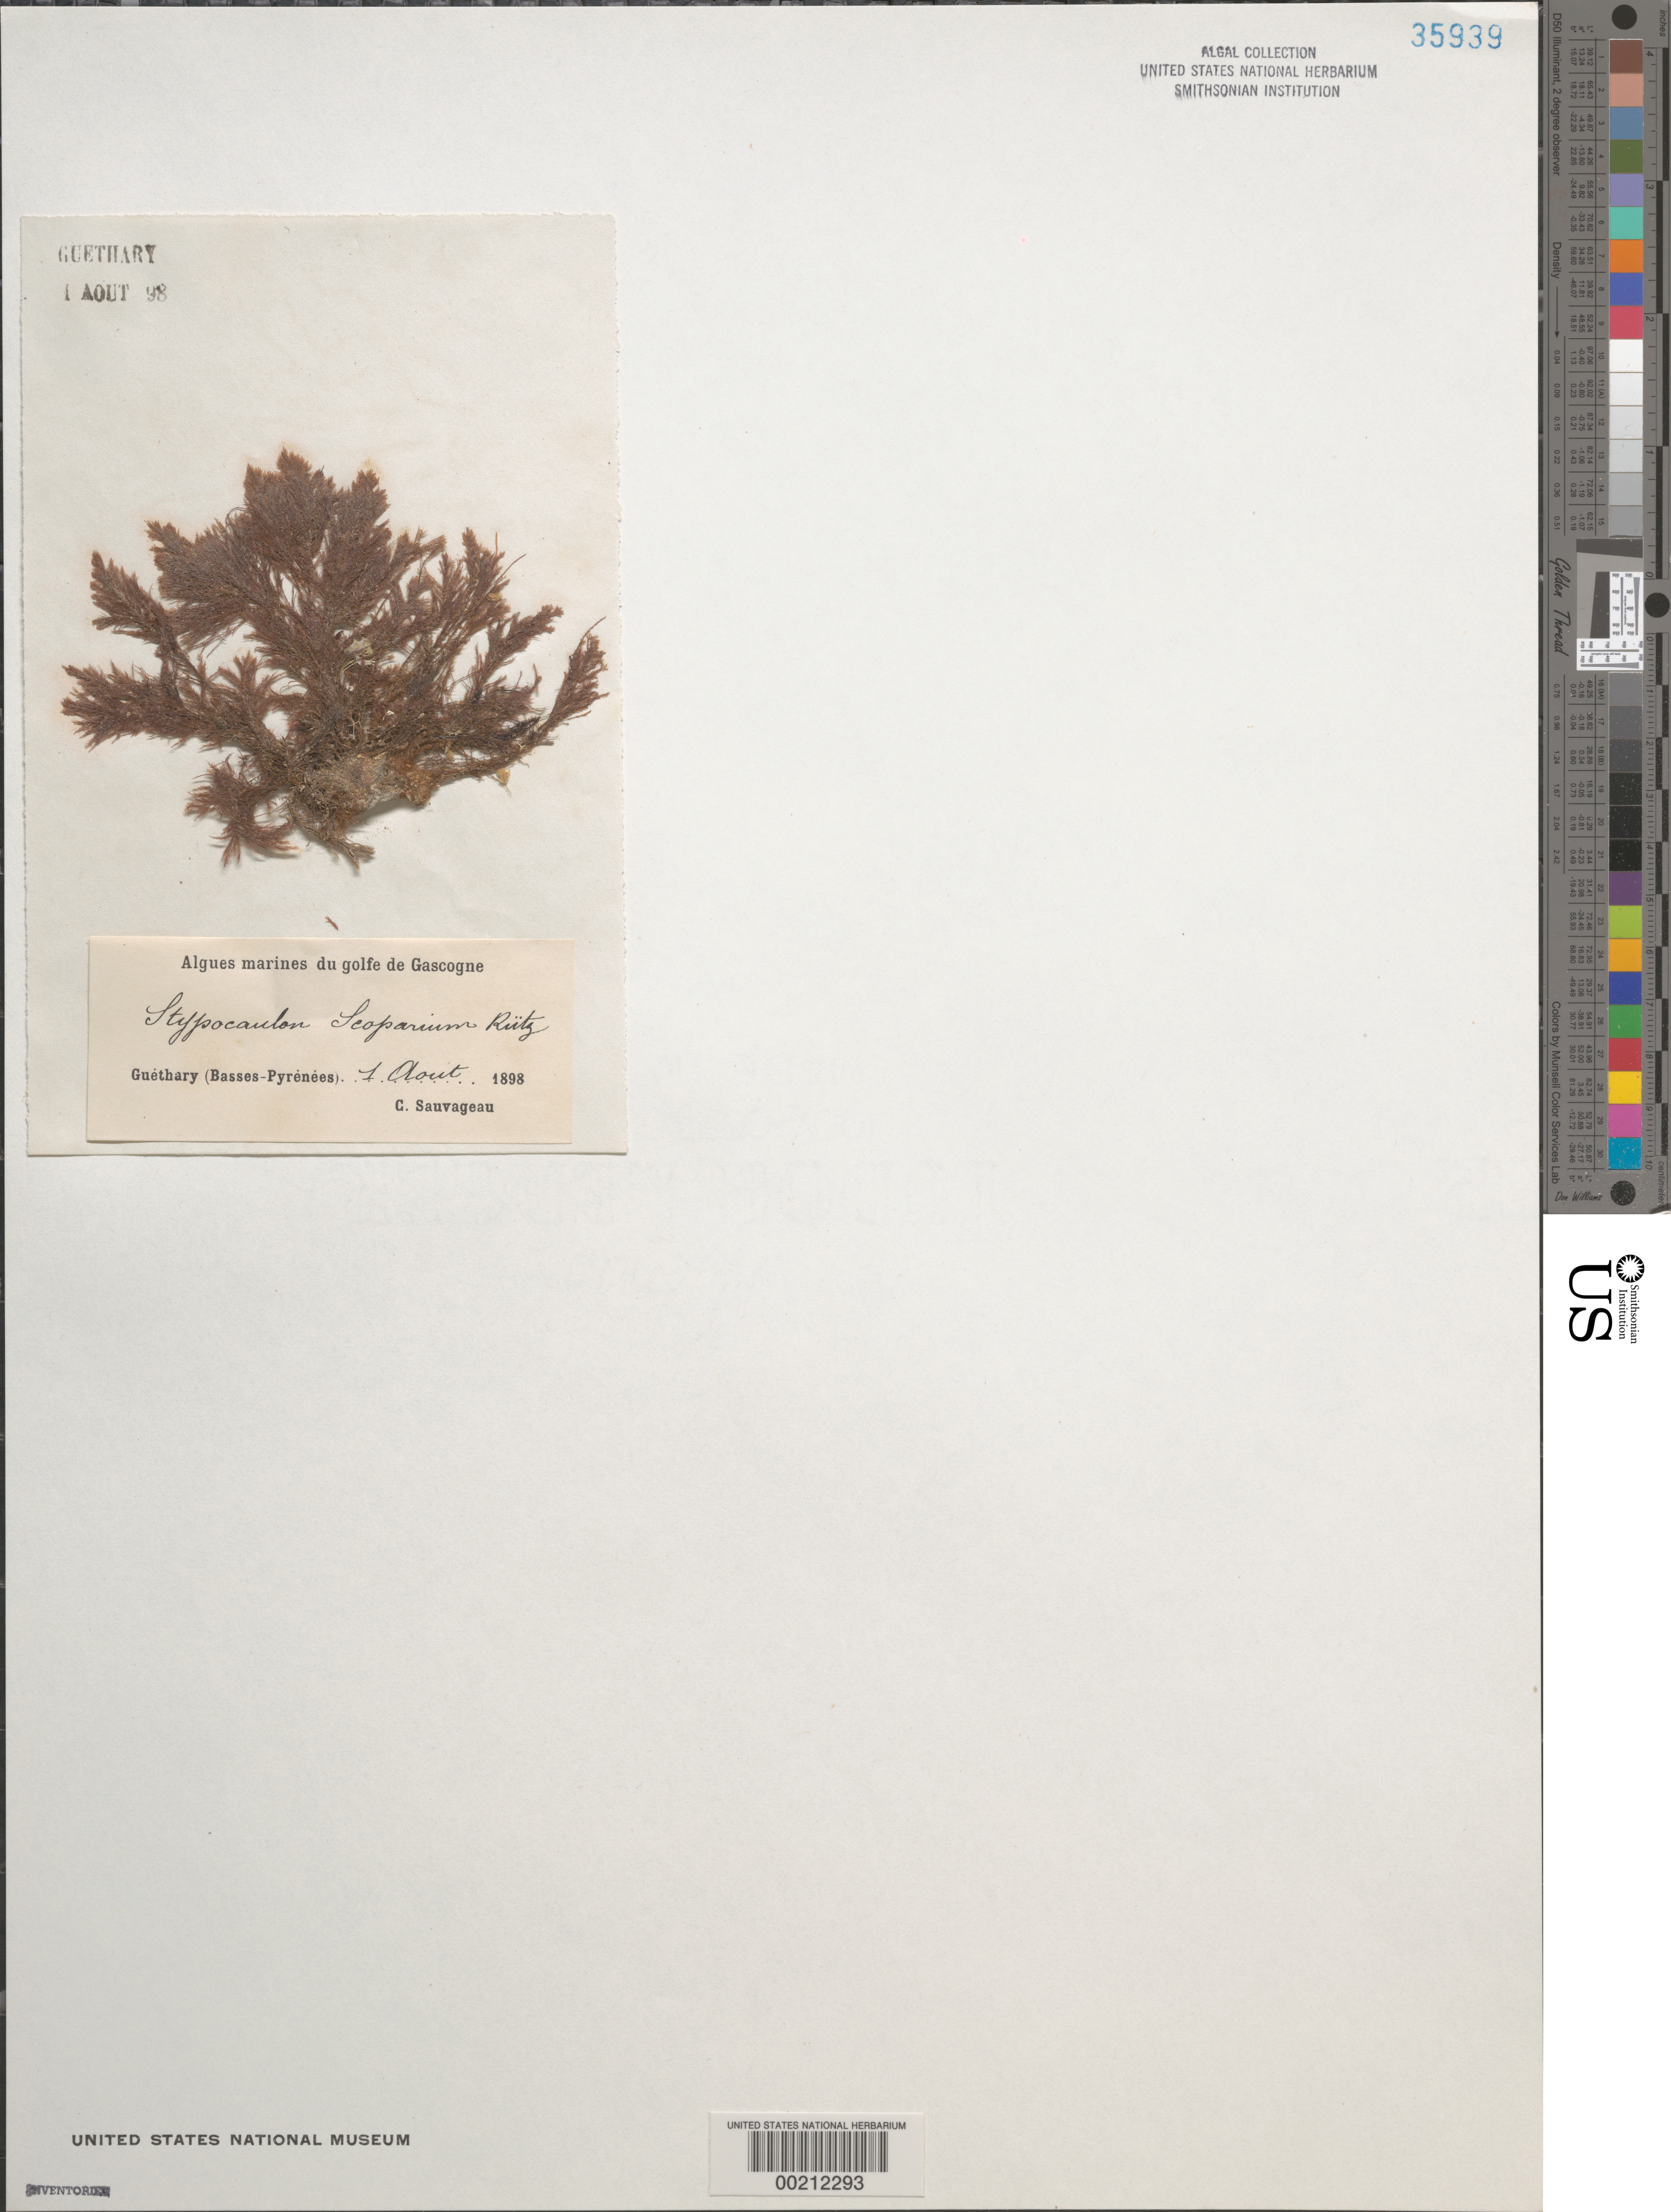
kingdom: Chromista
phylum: Ochrophyta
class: Phaeophyceae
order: Sphacelariales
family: Stypocaulaceae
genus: Halopteris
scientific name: Halopteris scoparia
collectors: C. F. Sauvageau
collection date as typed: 01 Aug 1898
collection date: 1898-08-01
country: France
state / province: Nouvelle-Aquitaine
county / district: Pyrénées-Atlantiques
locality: Guethary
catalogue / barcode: US 35939